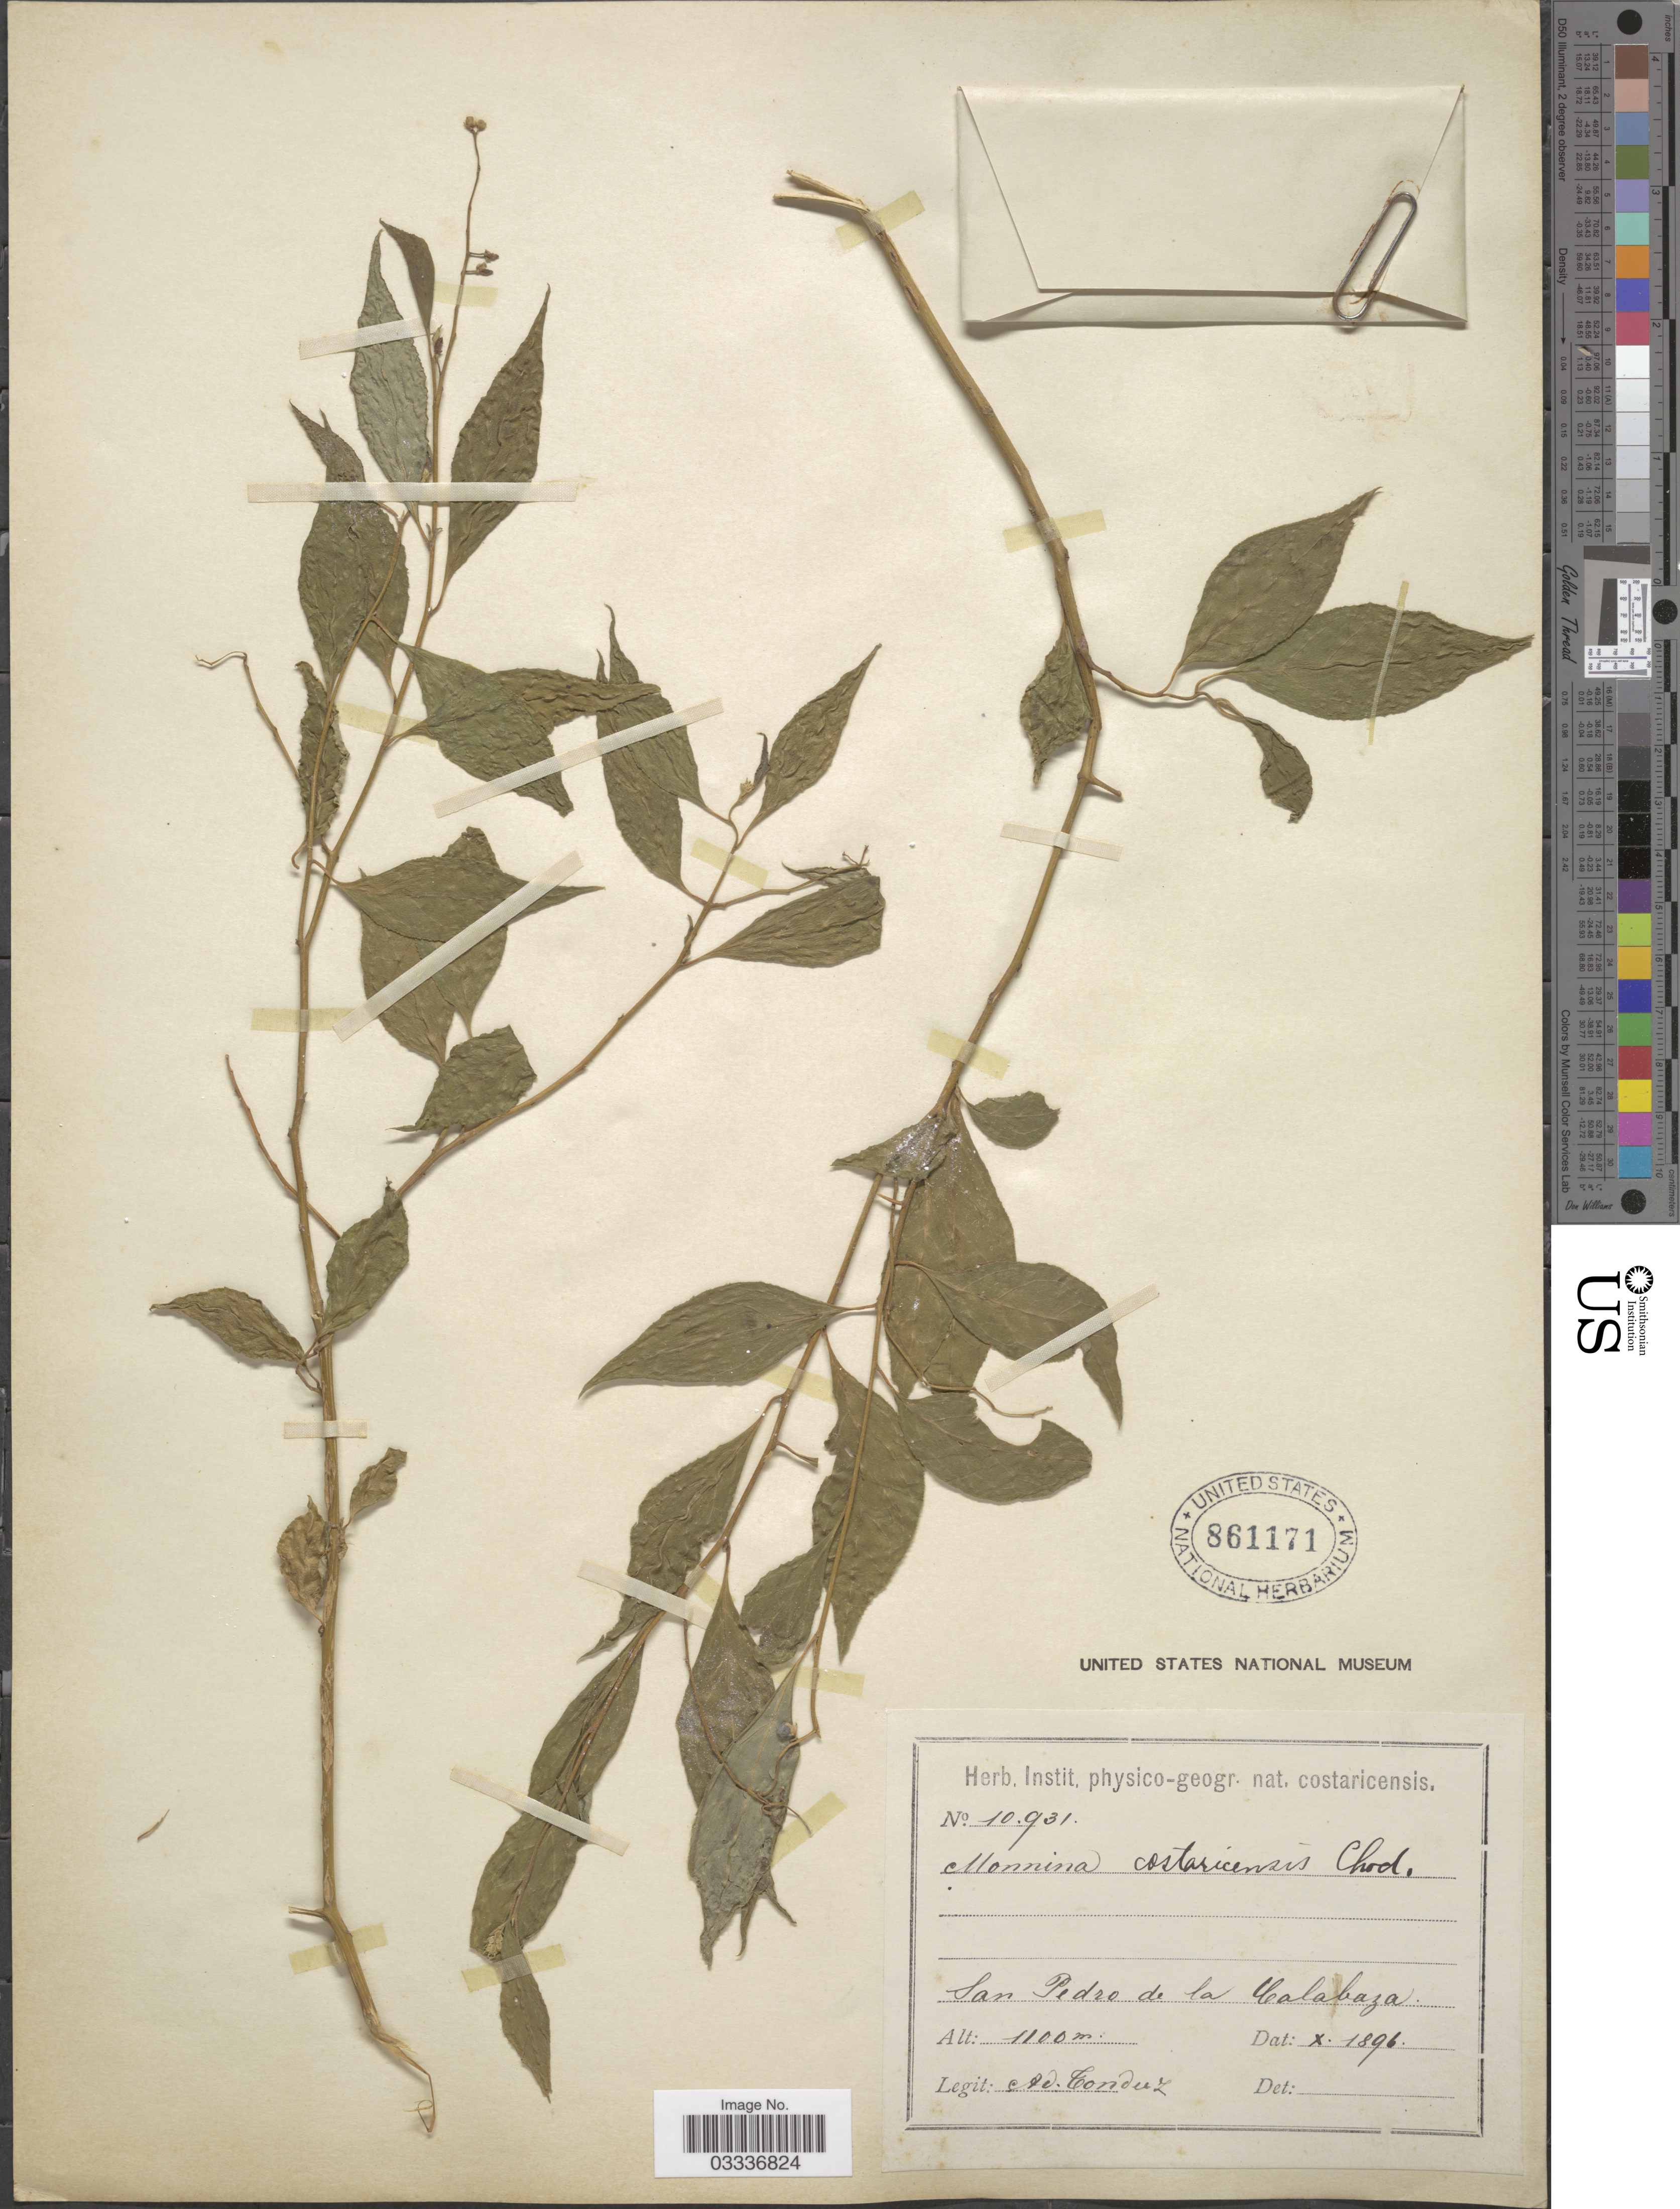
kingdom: Plantae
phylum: Tracheophyta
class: Magnoliopsida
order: Fabales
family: Polygalaceae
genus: Monnina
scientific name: Monnina costaricensis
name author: Chodat ex Durand & Pittier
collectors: A. Tonduz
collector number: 10931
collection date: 1896-10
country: Costa Rica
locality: San Pedro de la Calabaza.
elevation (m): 1100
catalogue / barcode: US 861171